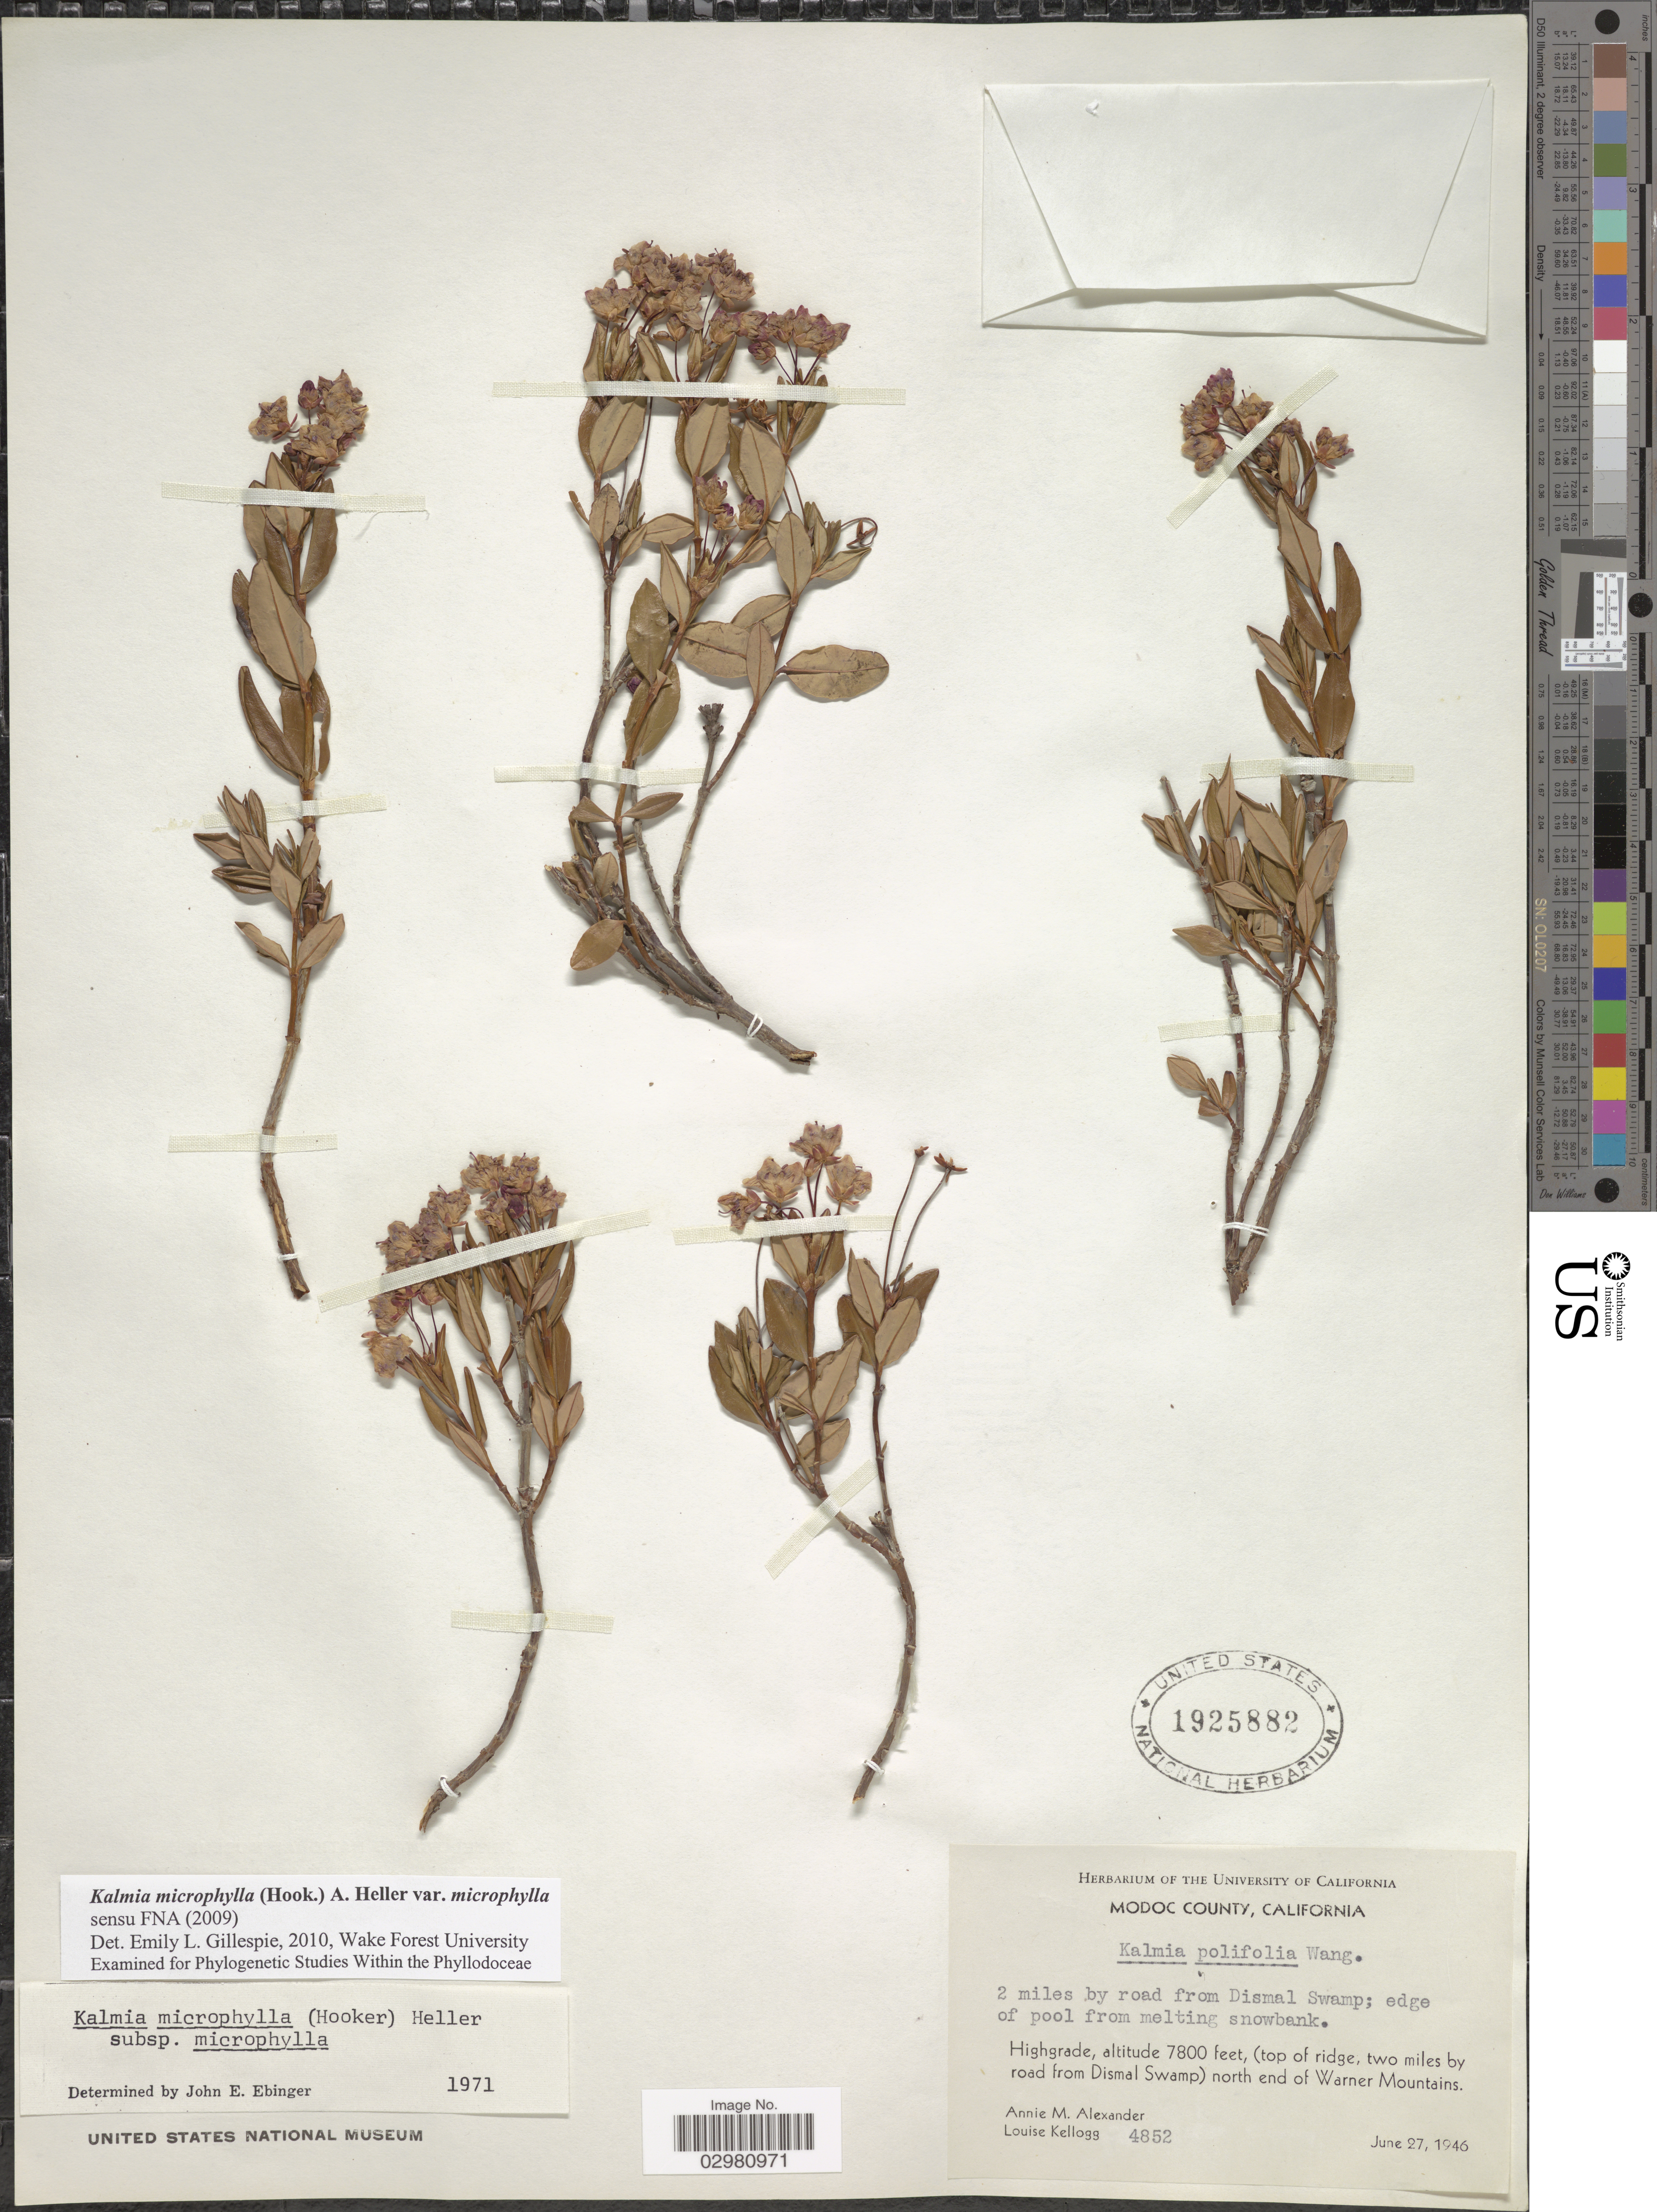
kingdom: Plantae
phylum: Tracheophyta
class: Magnoliopsida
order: Ericales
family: Ericaceae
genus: Kalmia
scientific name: Kalmia microphylla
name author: (Hook.) A. Heller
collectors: A. M. Alexander & L. Kellogg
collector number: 4852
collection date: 1946-06-27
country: United States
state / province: California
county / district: Modoc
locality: Modoc County. 2 miles by road from Dismal Swamp; edge of pool from melting snowbank. Highgrade, (top of ridge, two miles by road from Dismal Swamp) north end of Warner Mountains.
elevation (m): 2377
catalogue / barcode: US 1925882